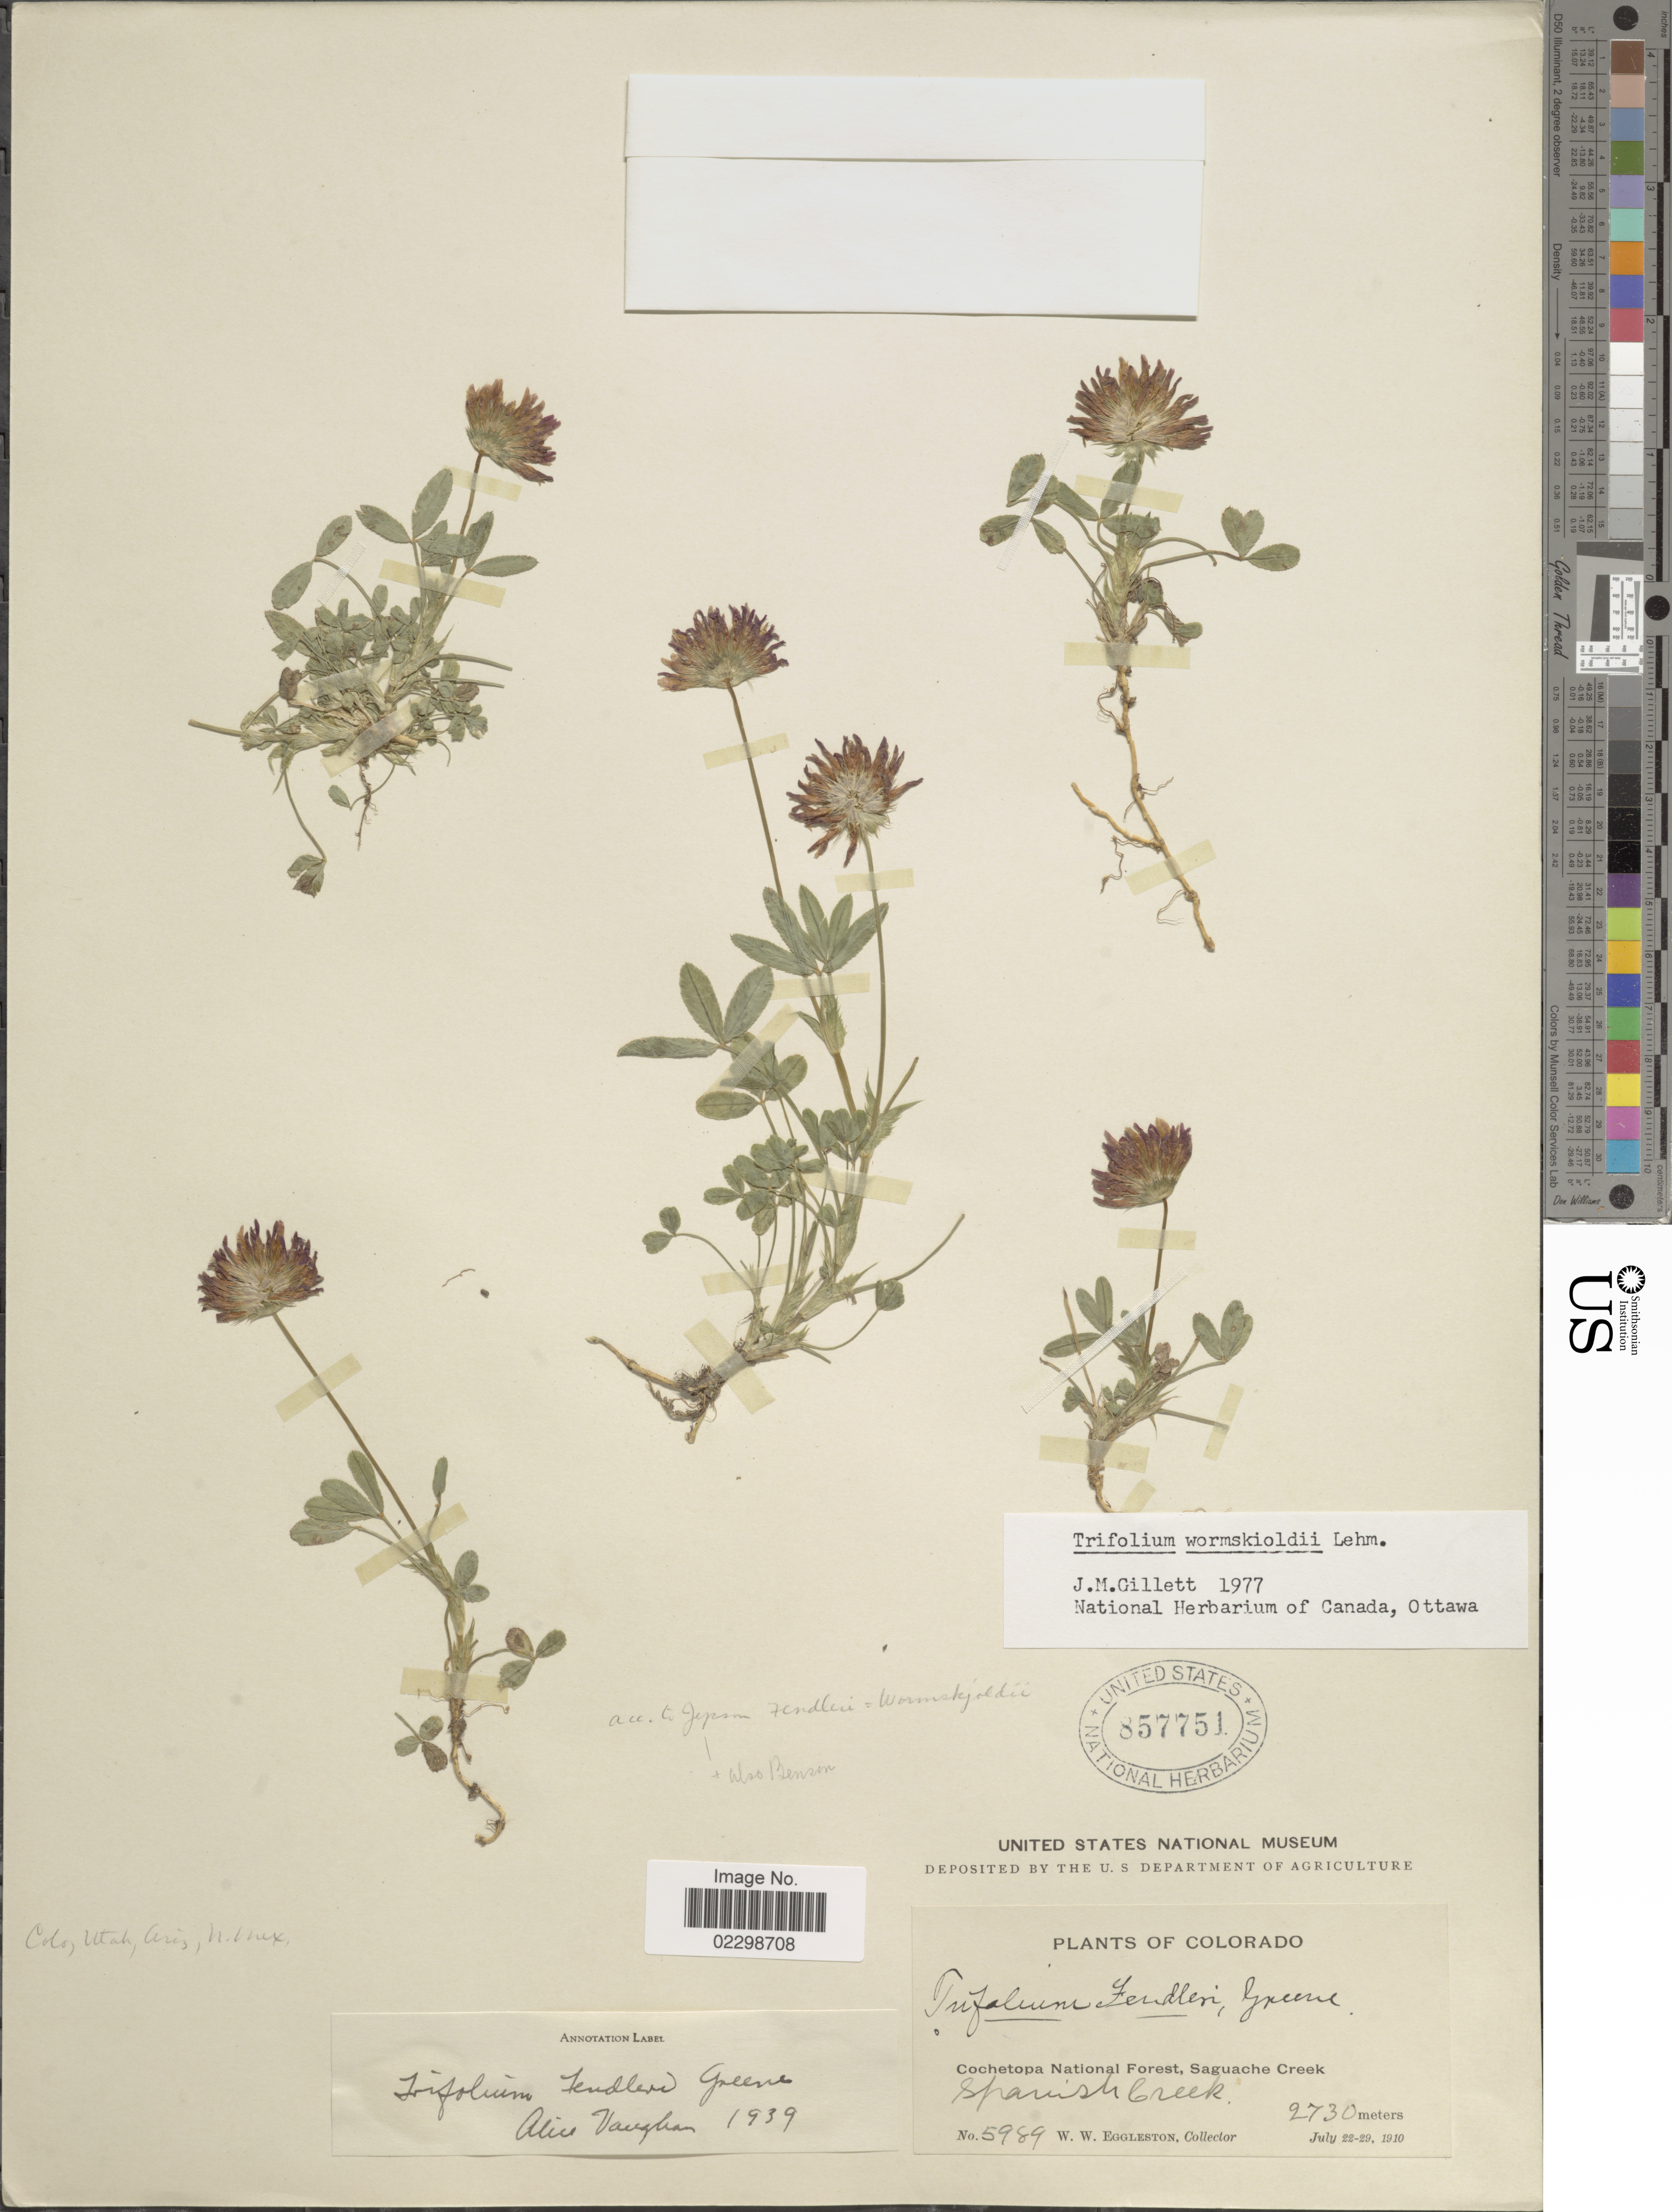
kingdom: Plantae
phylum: Tracheophyta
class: Magnoliopsida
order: Fabales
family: Fabaceae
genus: Trifolium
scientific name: Trifolium wormskioldii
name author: Lehm.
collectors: W. W. Eggleston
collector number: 5989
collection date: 1910-07-22/1910-07-29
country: United States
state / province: Colorado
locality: Cochetopa National Forest, Saguache Creek, Spanish Creek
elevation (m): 2730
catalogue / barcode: US 857751